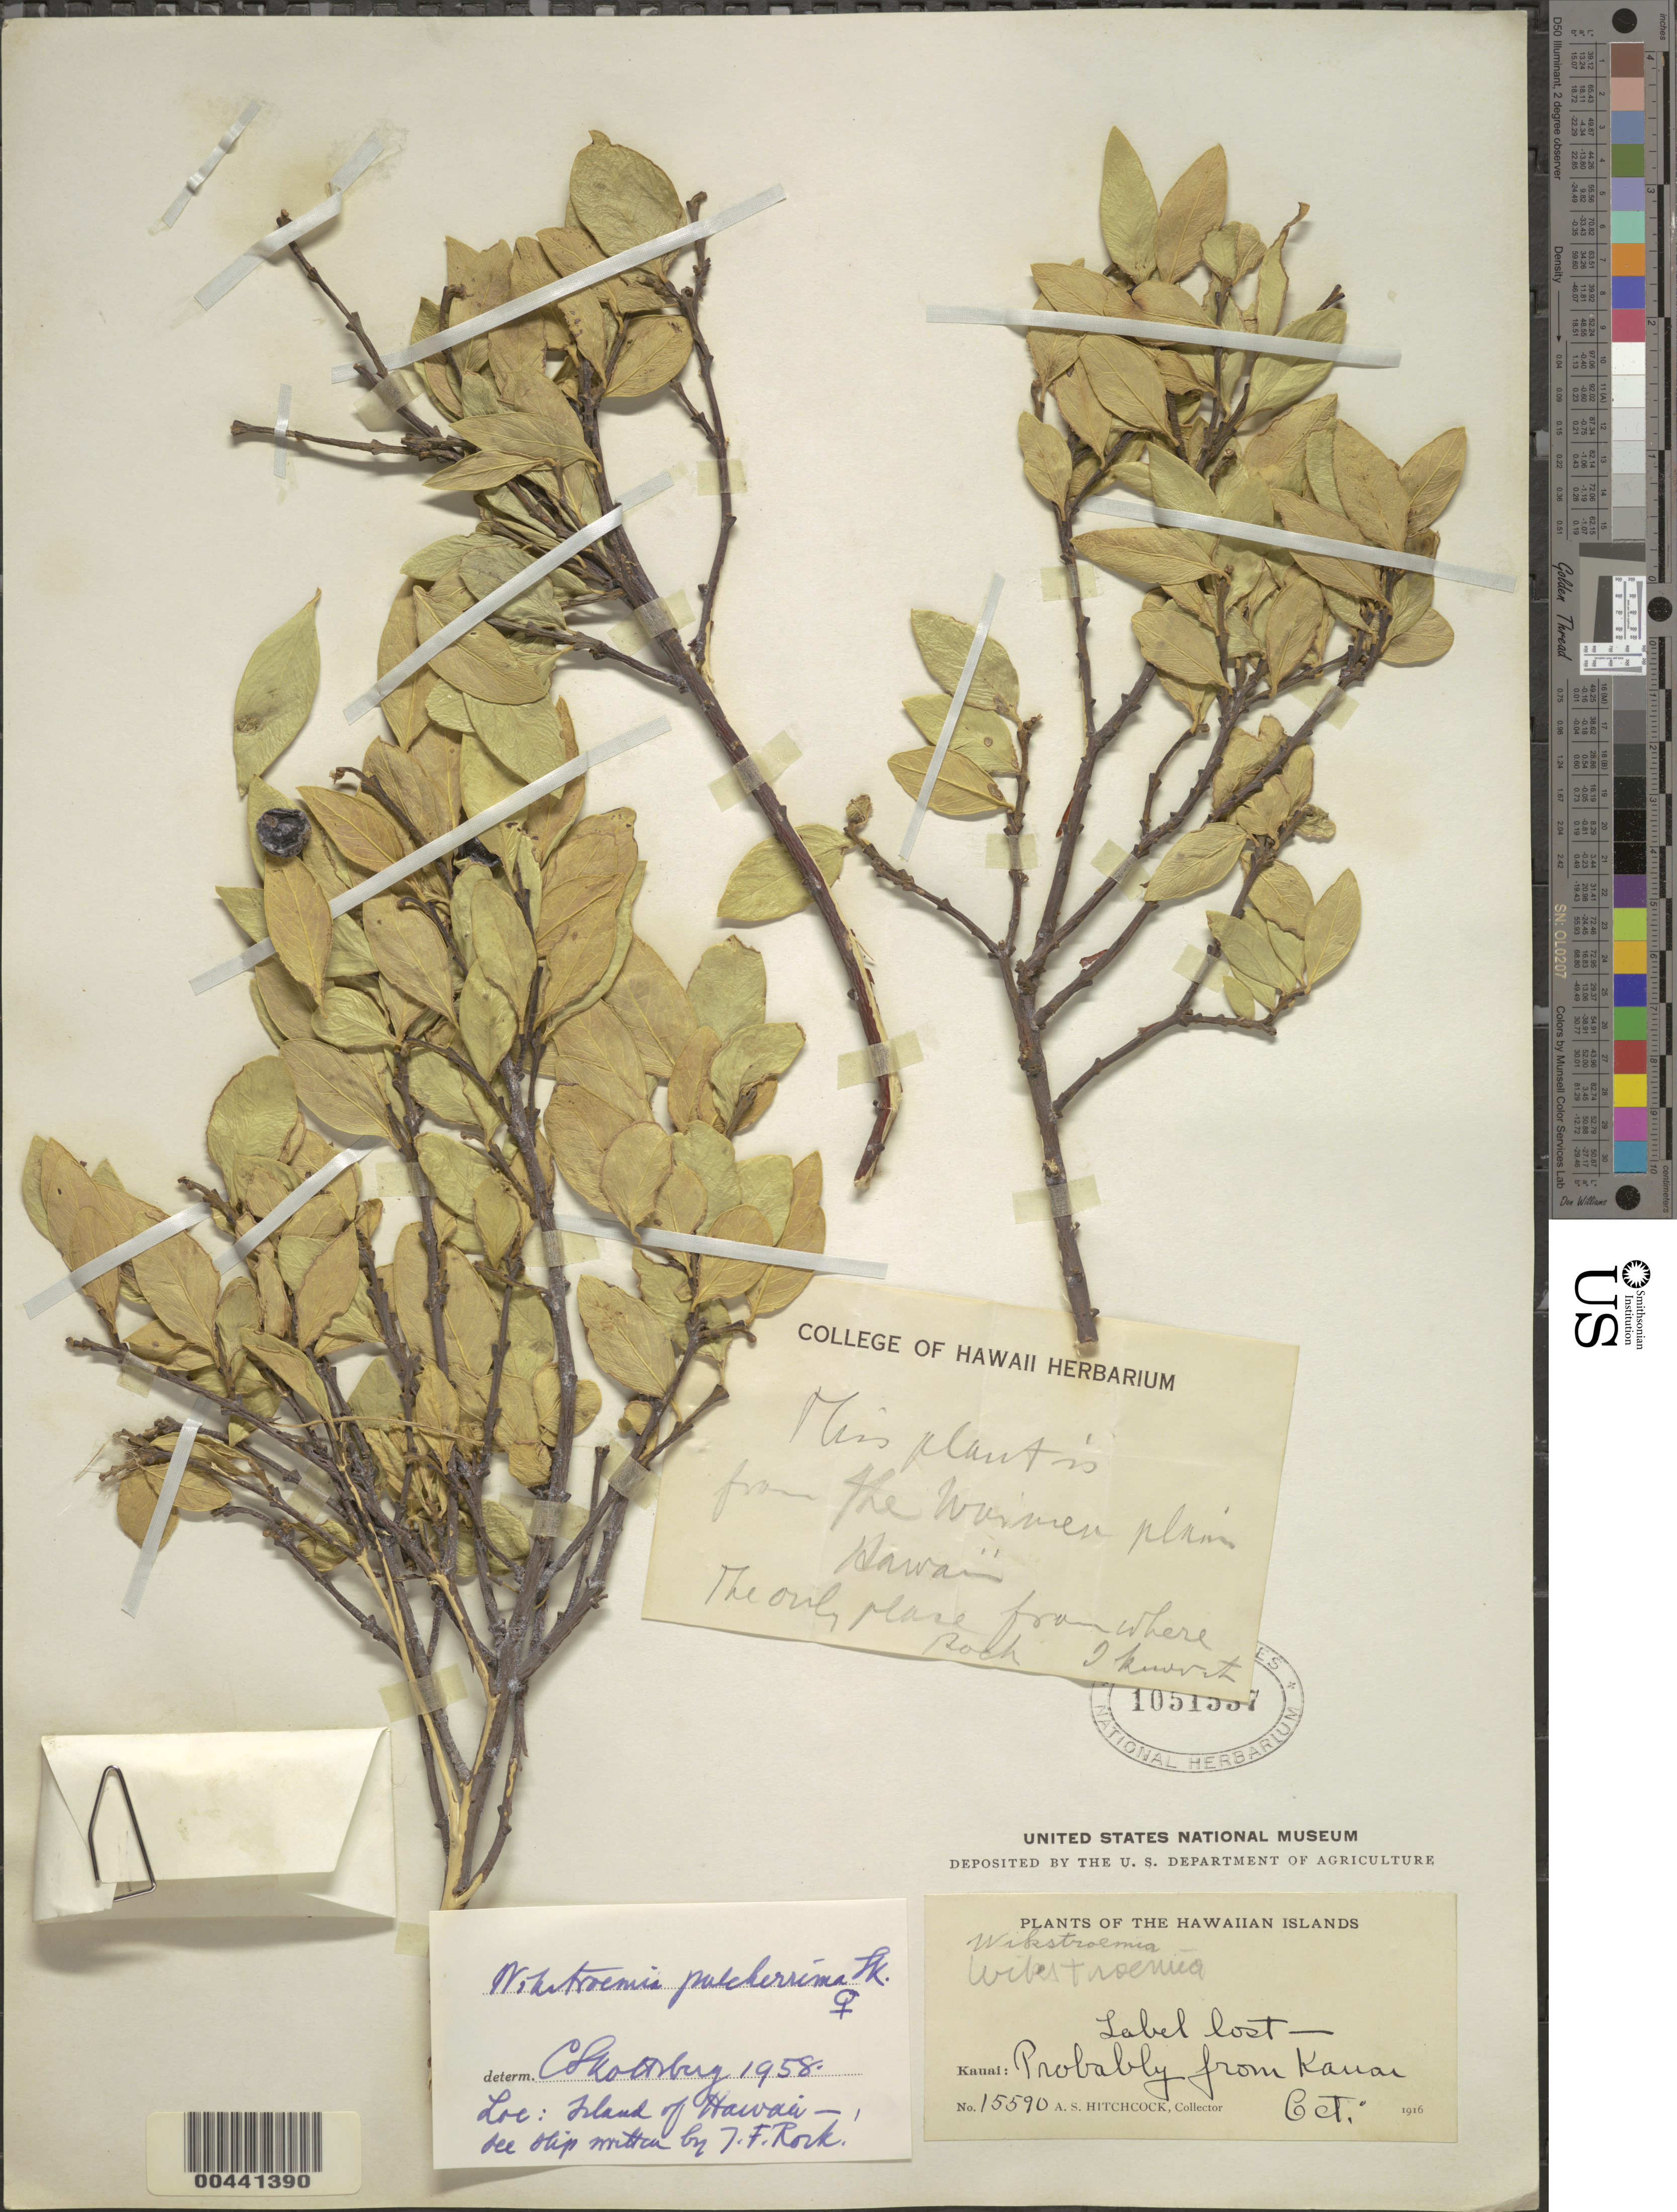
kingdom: Plantae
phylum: Tracheophyta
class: Magnoliopsida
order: Malvales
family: Thymelaeaceae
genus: Wikstroemia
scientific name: Wikstroemia pulcherrima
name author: Skottsb.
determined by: Skottsberg, C. J. F.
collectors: A. S. Hitchcock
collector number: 15590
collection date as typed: Oct 1916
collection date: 1916-10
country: United States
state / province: Hawaii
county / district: Hawaii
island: Hawaii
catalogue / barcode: US 1051537